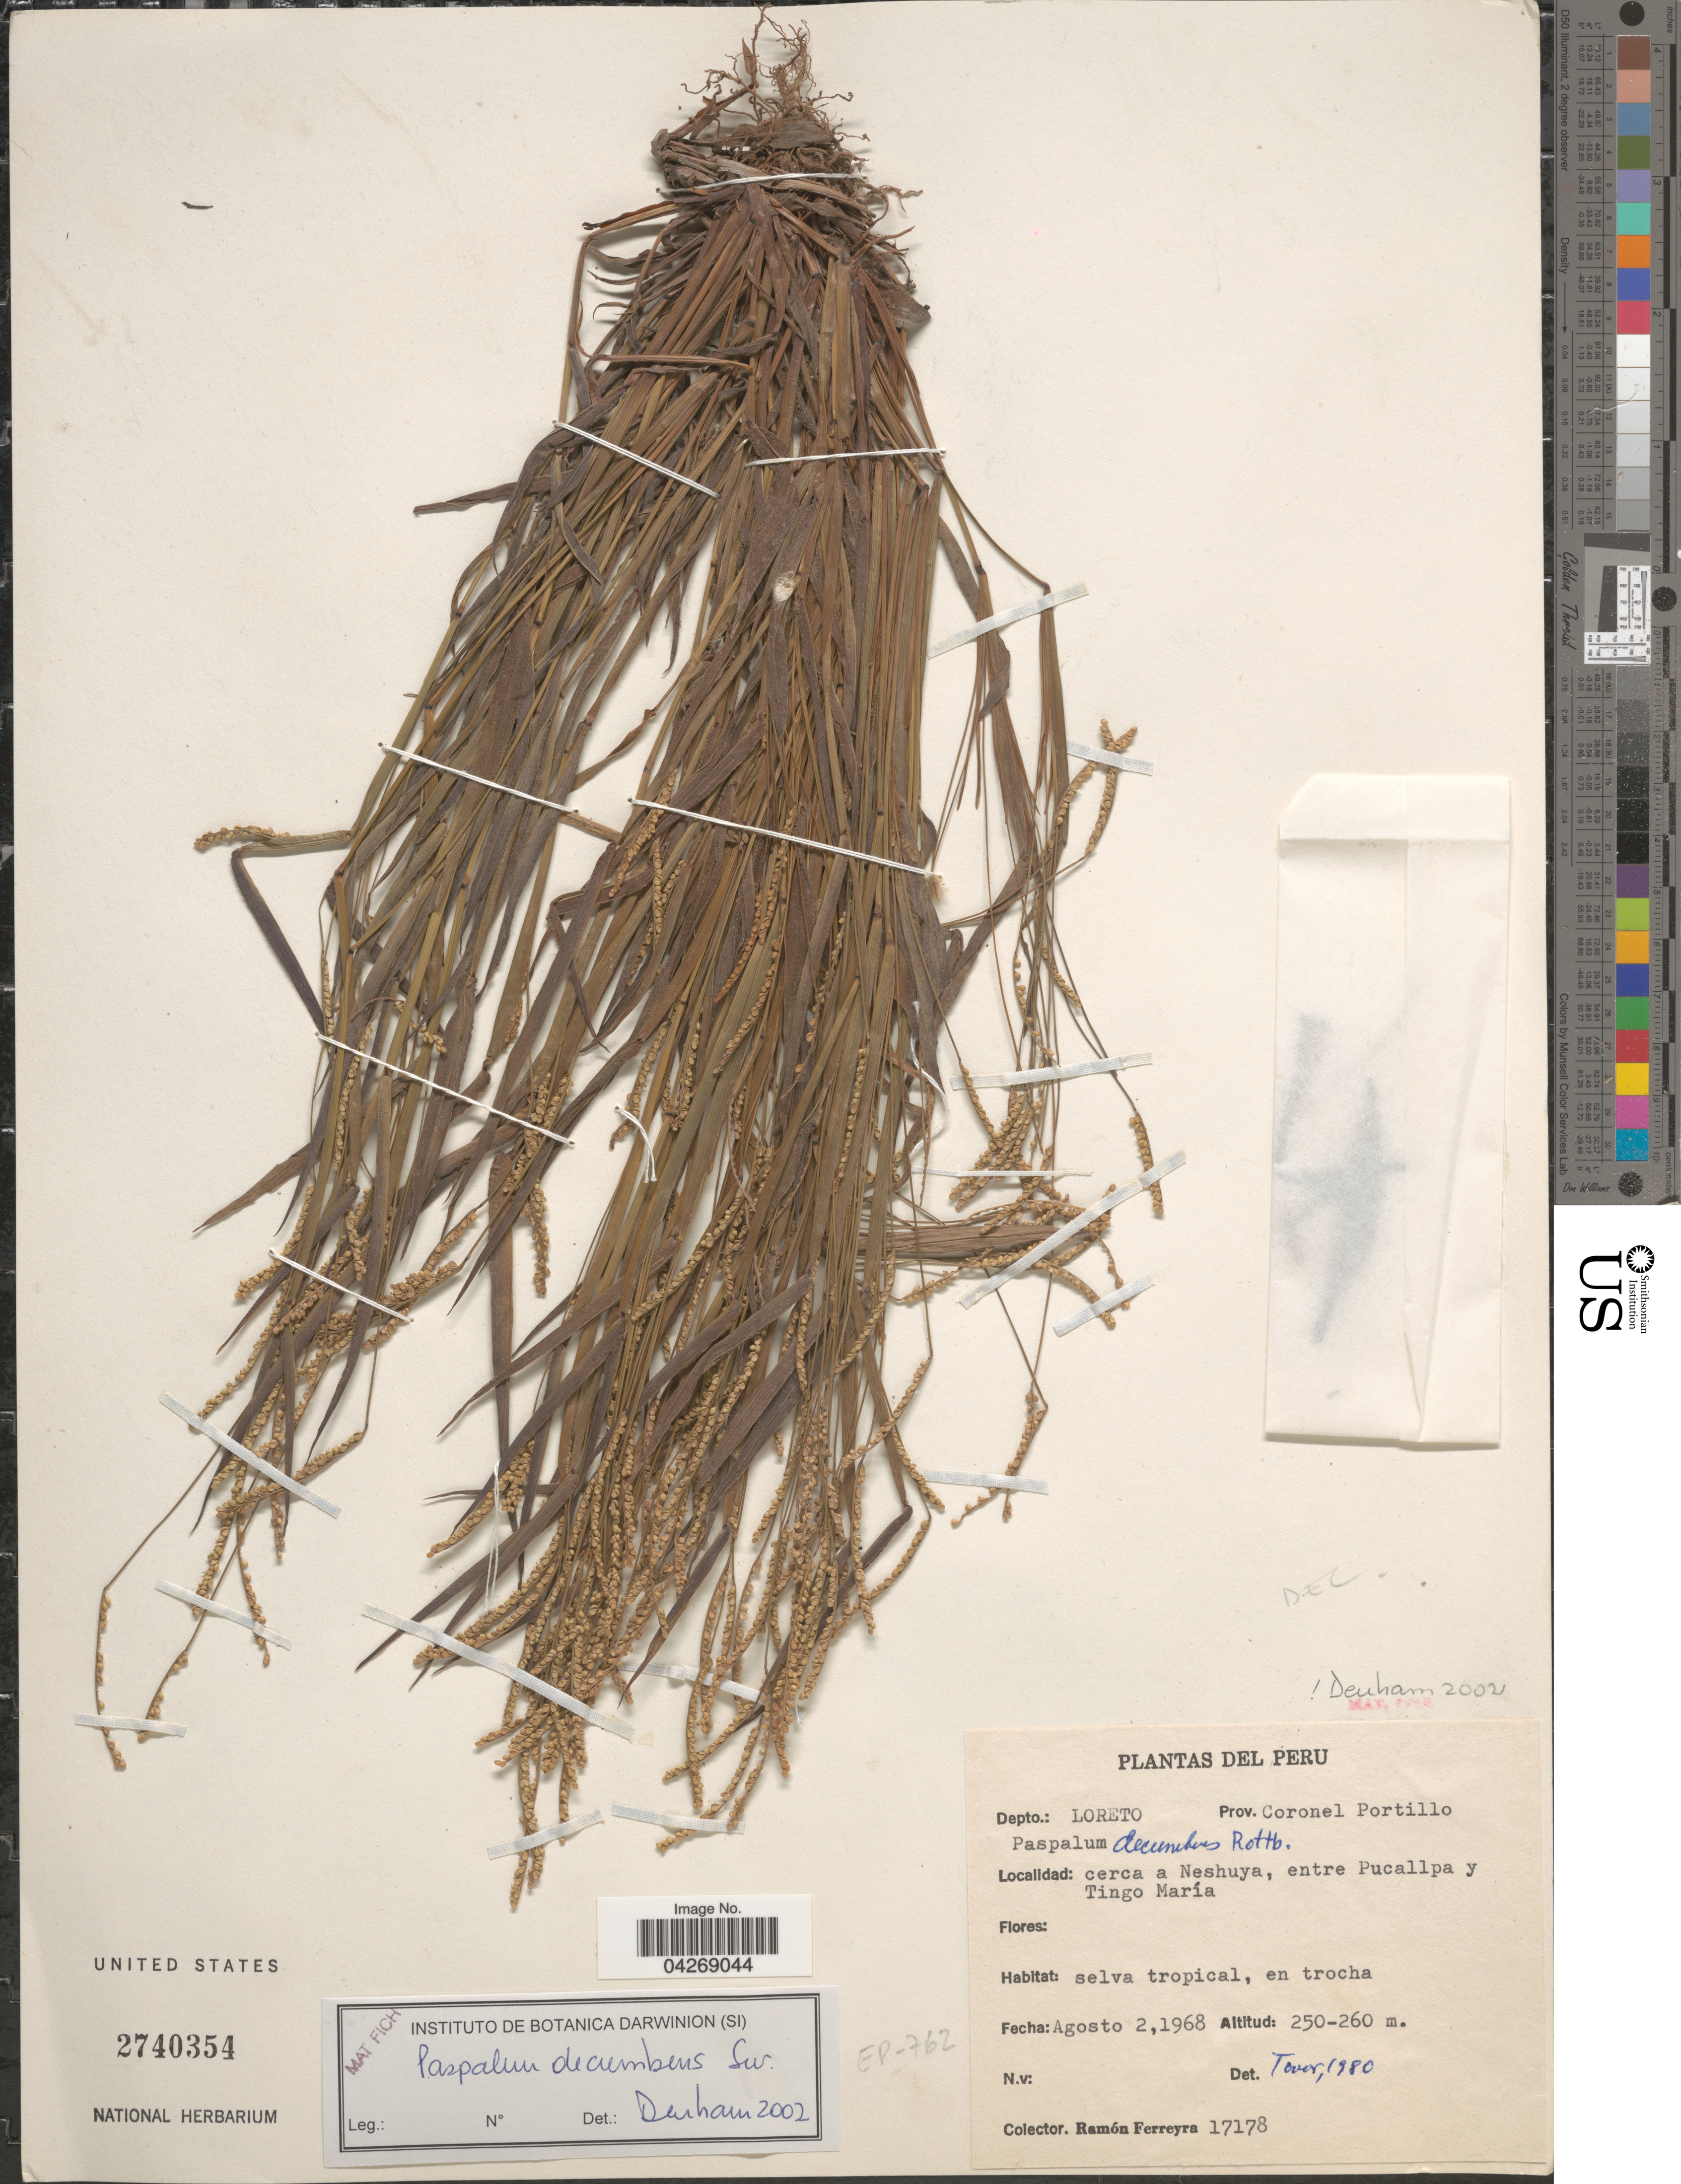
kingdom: Plantae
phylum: Tracheophyta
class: Liliopsida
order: Poales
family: Poaceae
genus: Paspalum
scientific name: Paspalum decumbens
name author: Sw.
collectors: R. A. Ferreyra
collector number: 17178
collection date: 1968-08-02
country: Peru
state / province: Loreto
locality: Depto.: Loreto. Prov. Coronel Portillo. Cerca a Neshuya, entre Pucallpa y Tingo María.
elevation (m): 250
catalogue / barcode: US 2740354